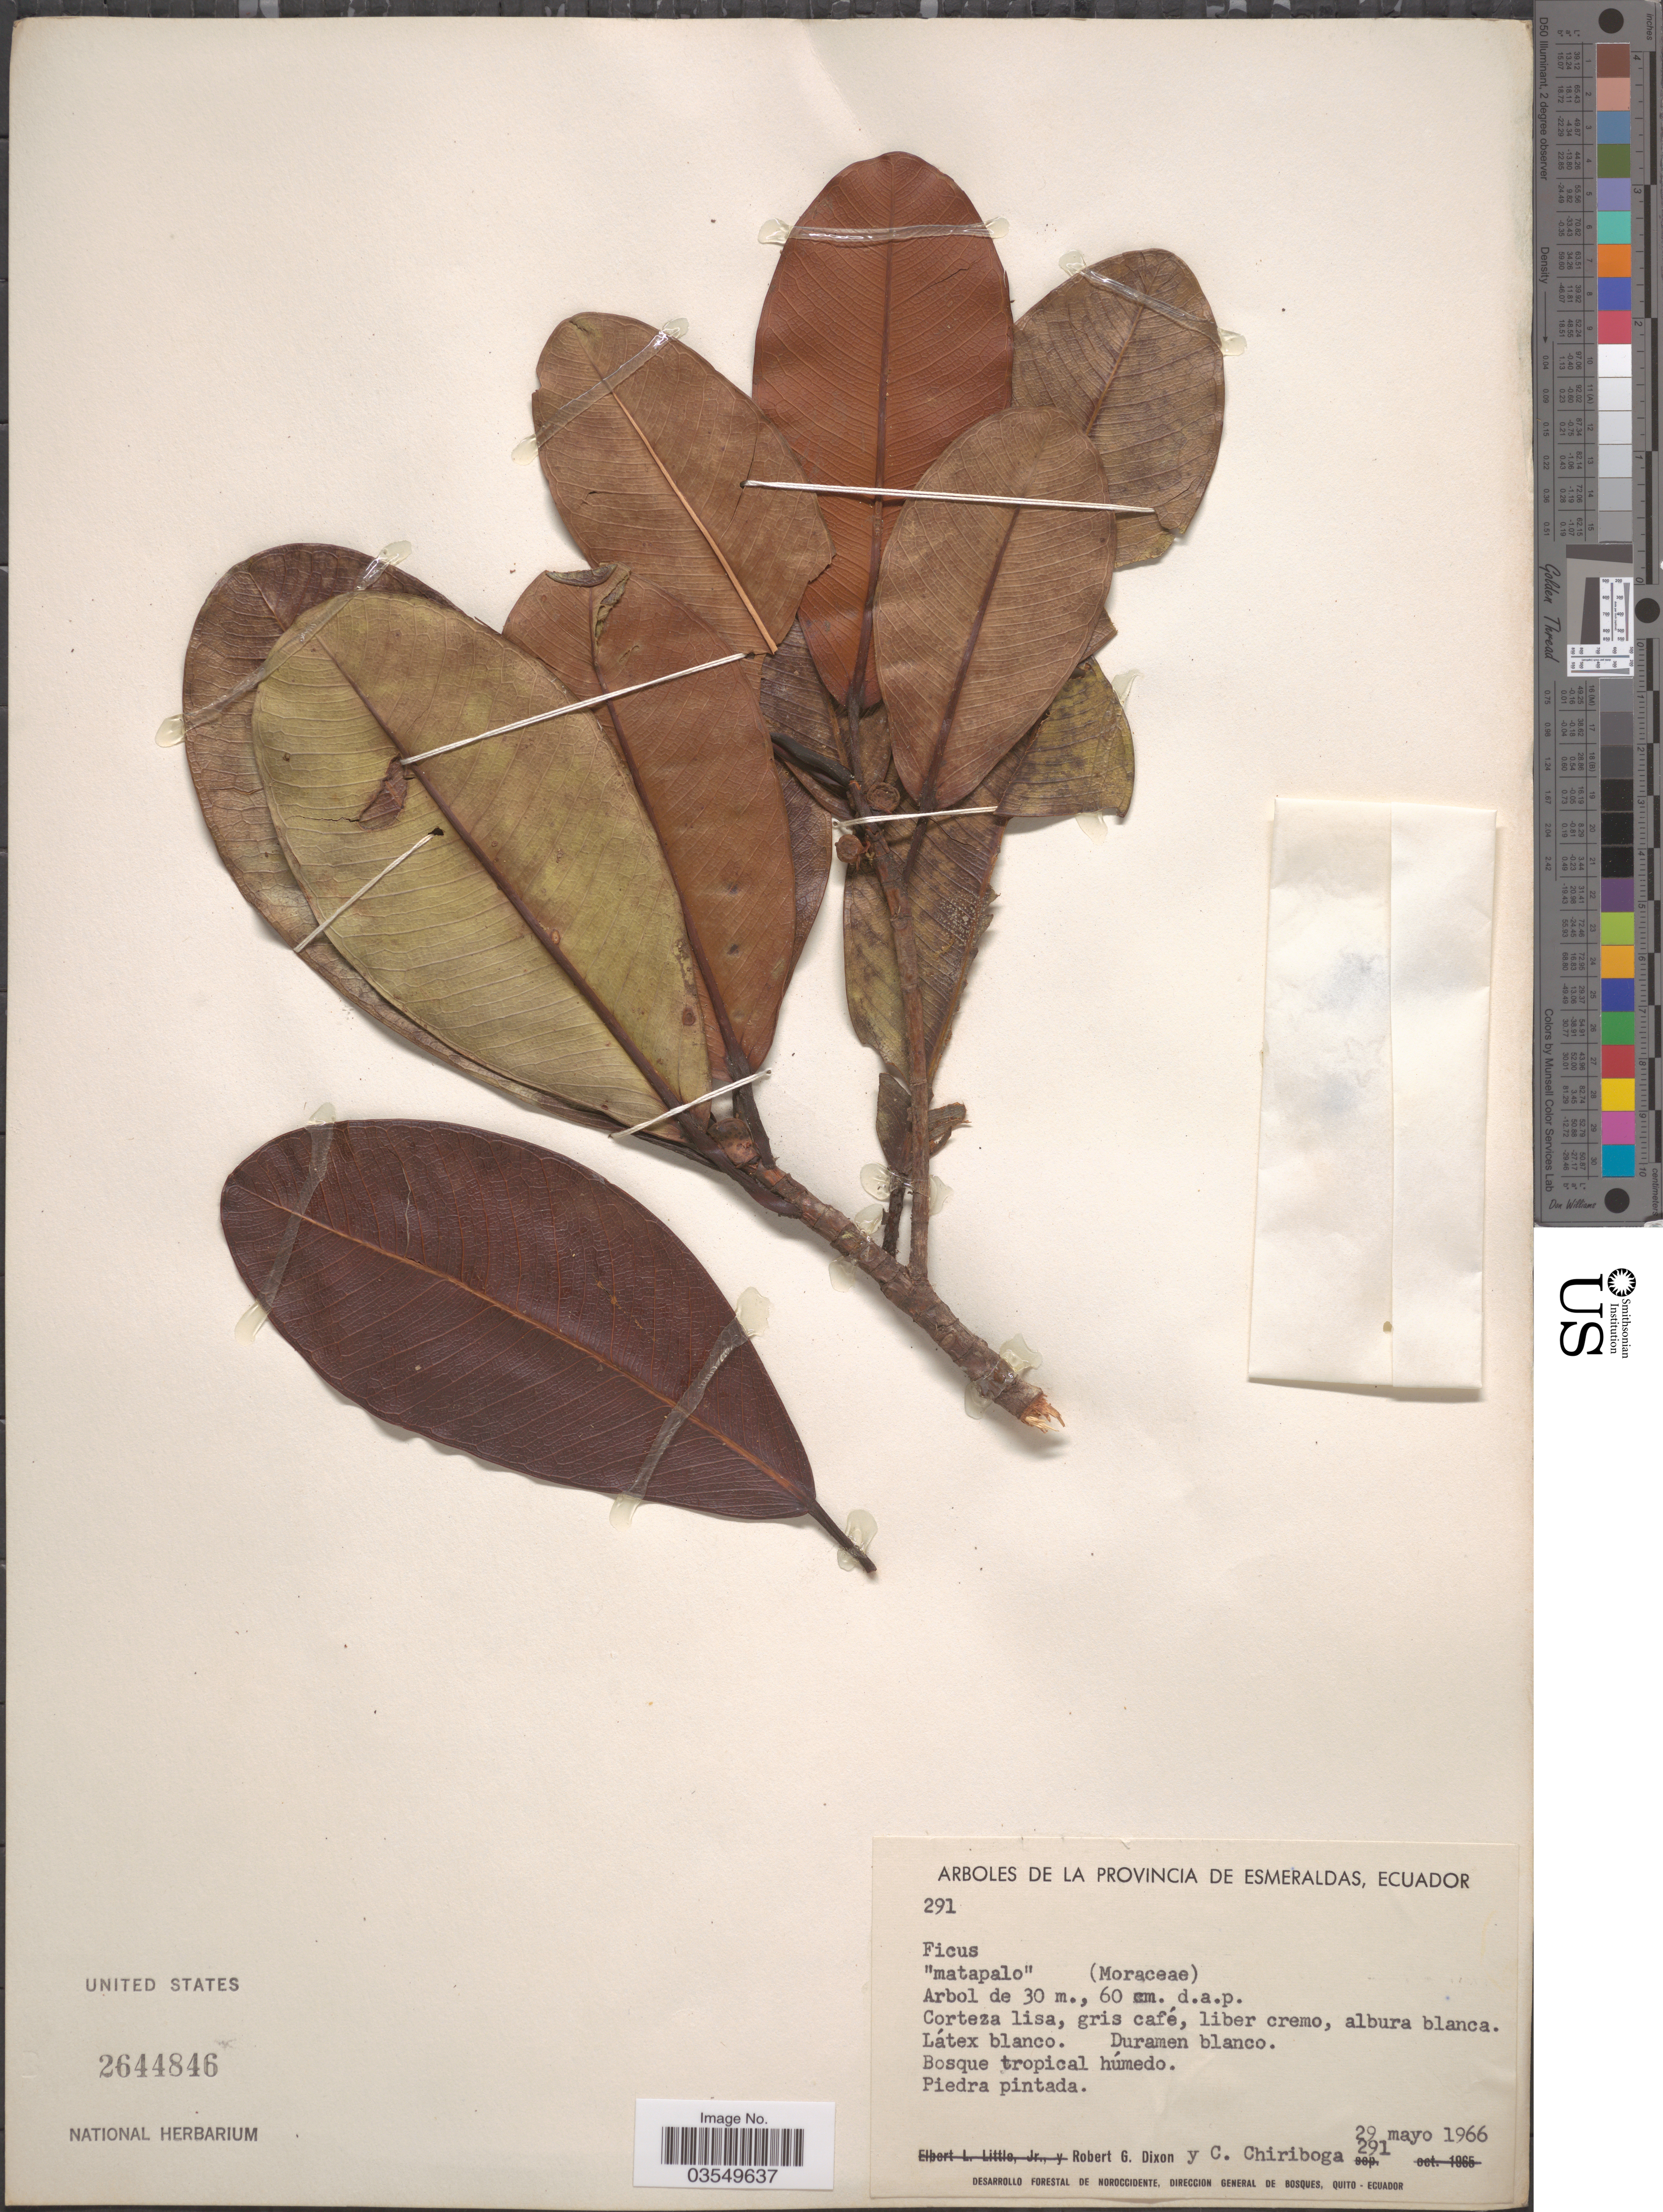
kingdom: Plantae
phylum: Tracheophyta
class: Magnoliopsida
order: Rosales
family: Moraceae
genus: Ficus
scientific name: Ficus sp.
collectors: R. G. Dixon & C. Chiriboga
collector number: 291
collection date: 1966-05-29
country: Ecuador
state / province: Esmeraldas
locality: Provincia de Esmeraldas.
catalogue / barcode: US 2644846